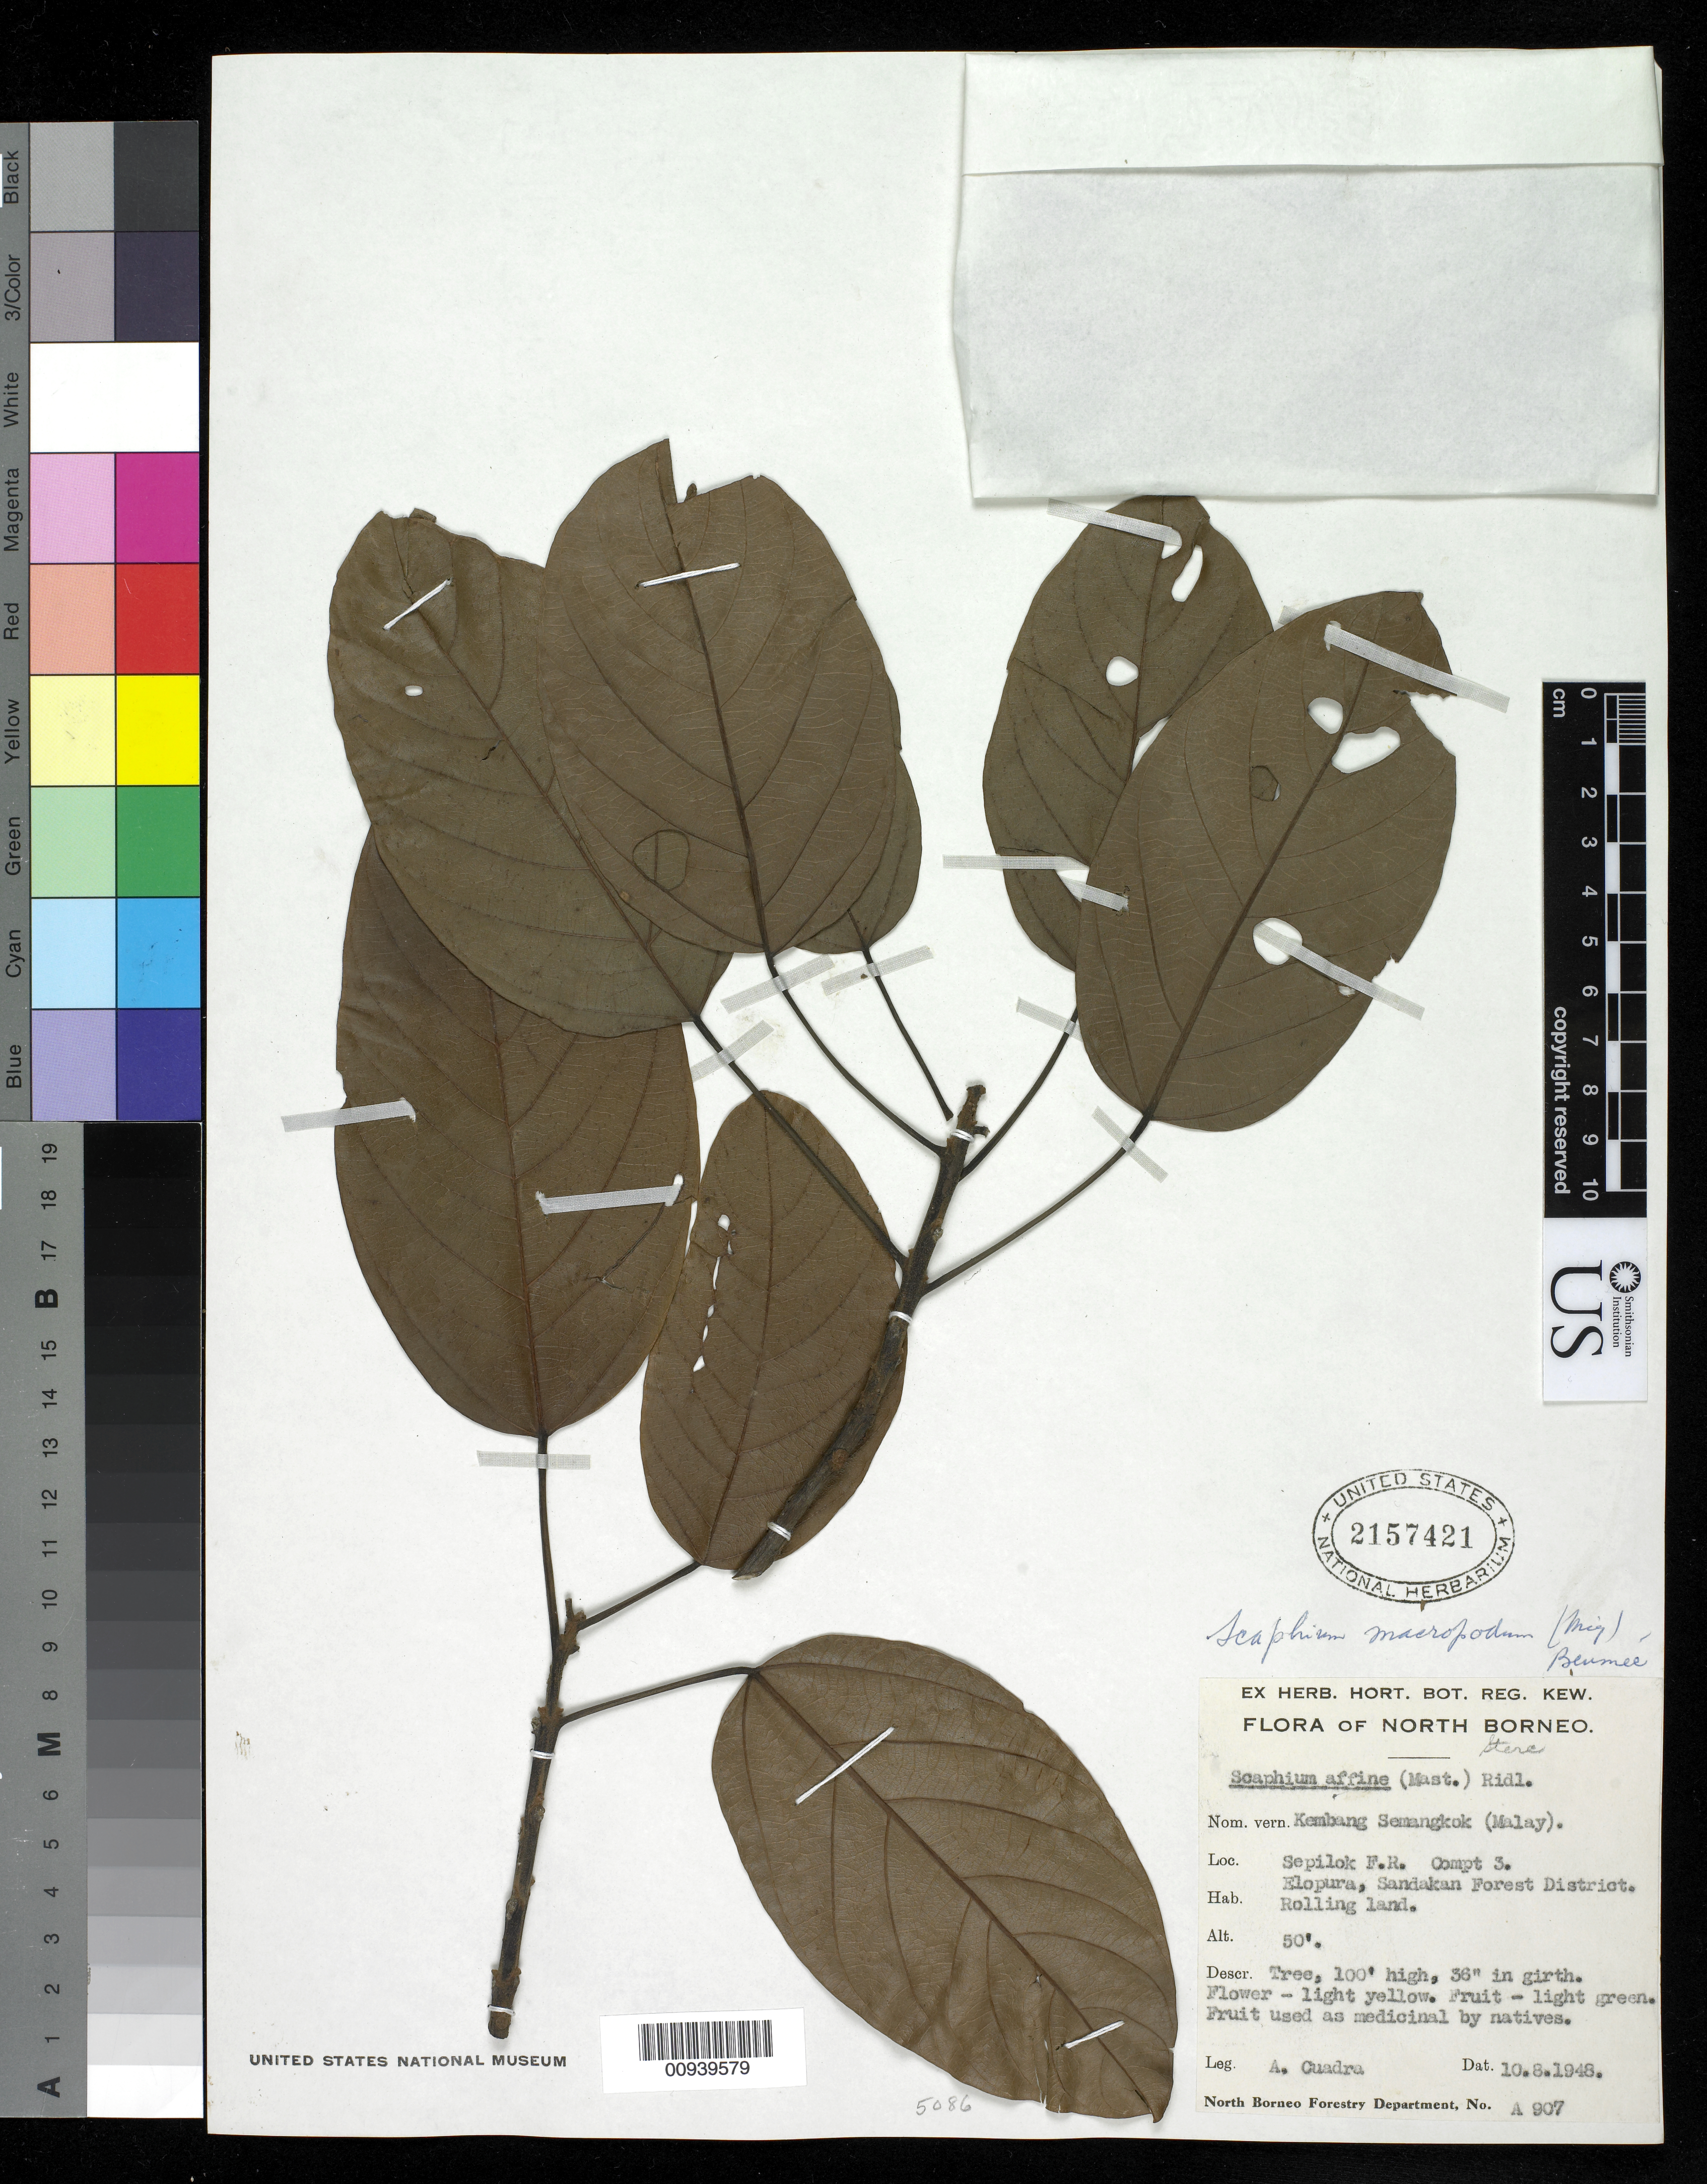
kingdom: Plantae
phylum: Tracheophyta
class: Magnoliopsida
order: Malvales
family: Malvaceae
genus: Scaphium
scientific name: Scaphium macropodum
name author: (Miq.) Beumée ex K. Heyne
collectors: A. Cuadra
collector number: A 907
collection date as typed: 10 Aug 1948 or 08 Oct 1948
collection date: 1948-08-10 or 1948-10-08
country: Malaysia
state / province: Elopura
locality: Sandakan Forest District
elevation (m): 15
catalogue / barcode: US 2157421